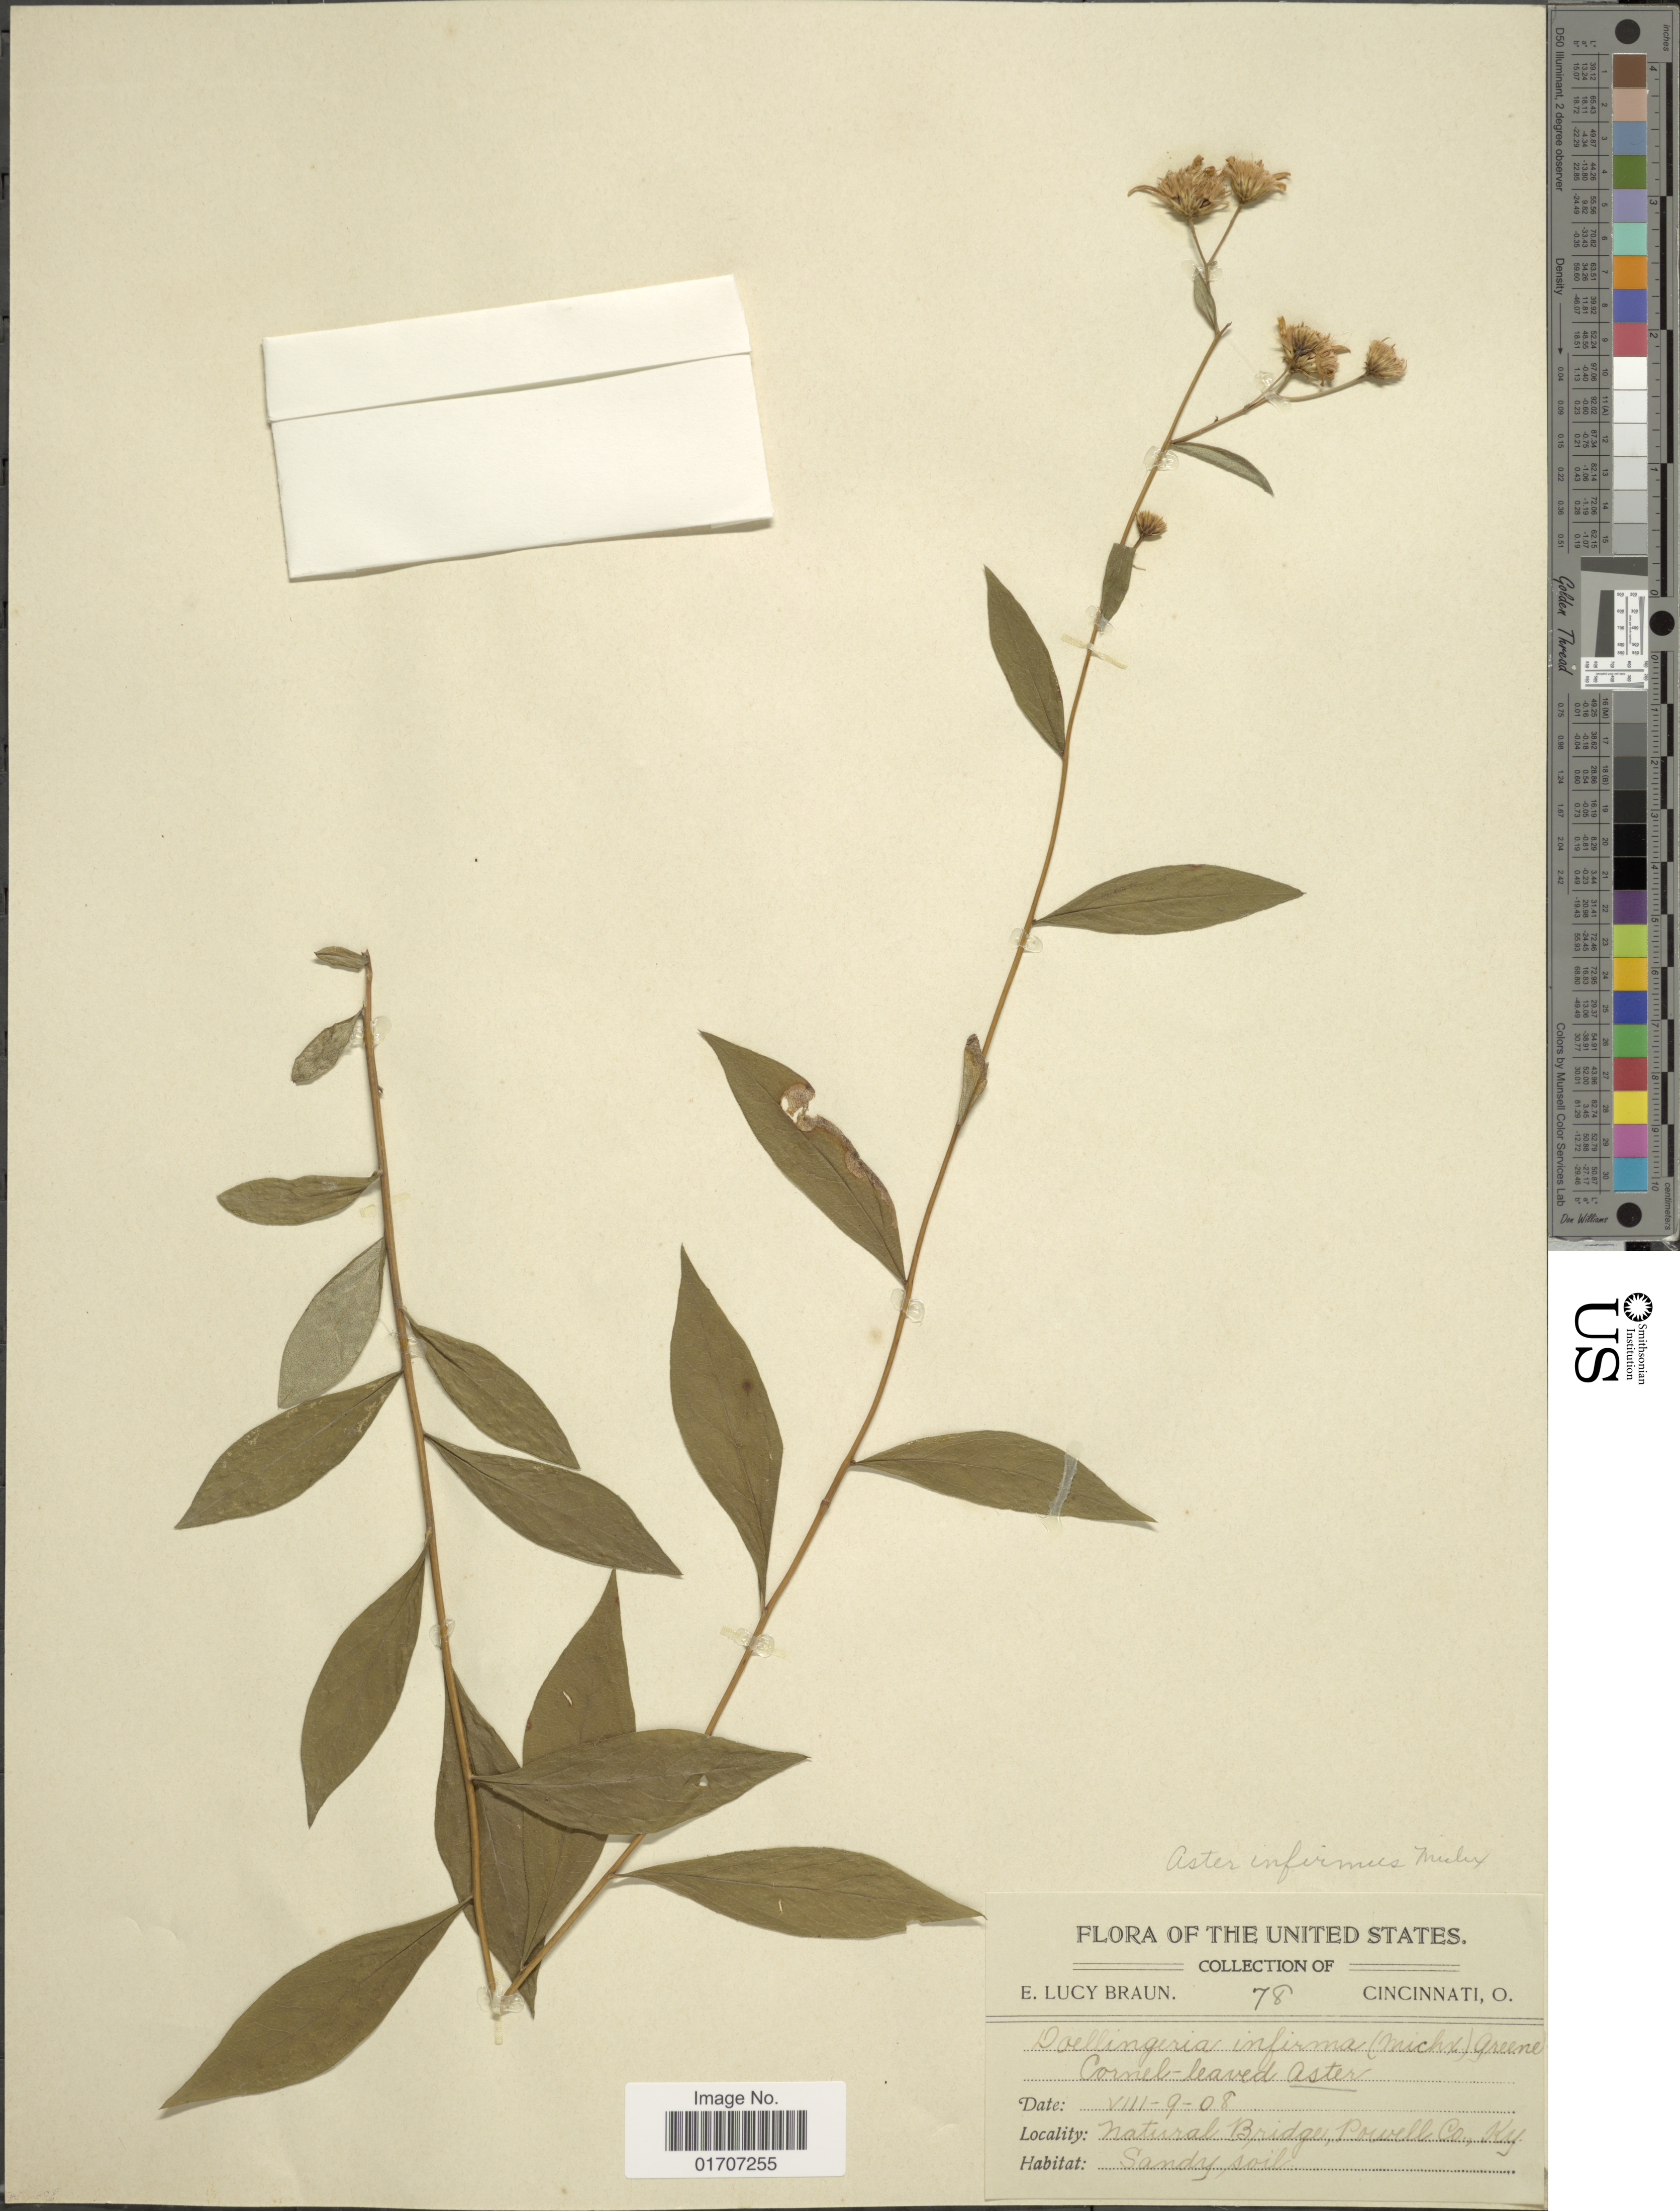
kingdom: Plantae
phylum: Tracheophyta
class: Magnoliopsida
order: Asterales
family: Asteraceae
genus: Doellingeria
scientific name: Doellingeria infirma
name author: (Michx.) Greene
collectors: E. L. Braun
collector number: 78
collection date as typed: Transcribed d/m/y: 9/8/8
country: United States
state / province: Kentucky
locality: Natural Bridge, Powell Co., Ky.